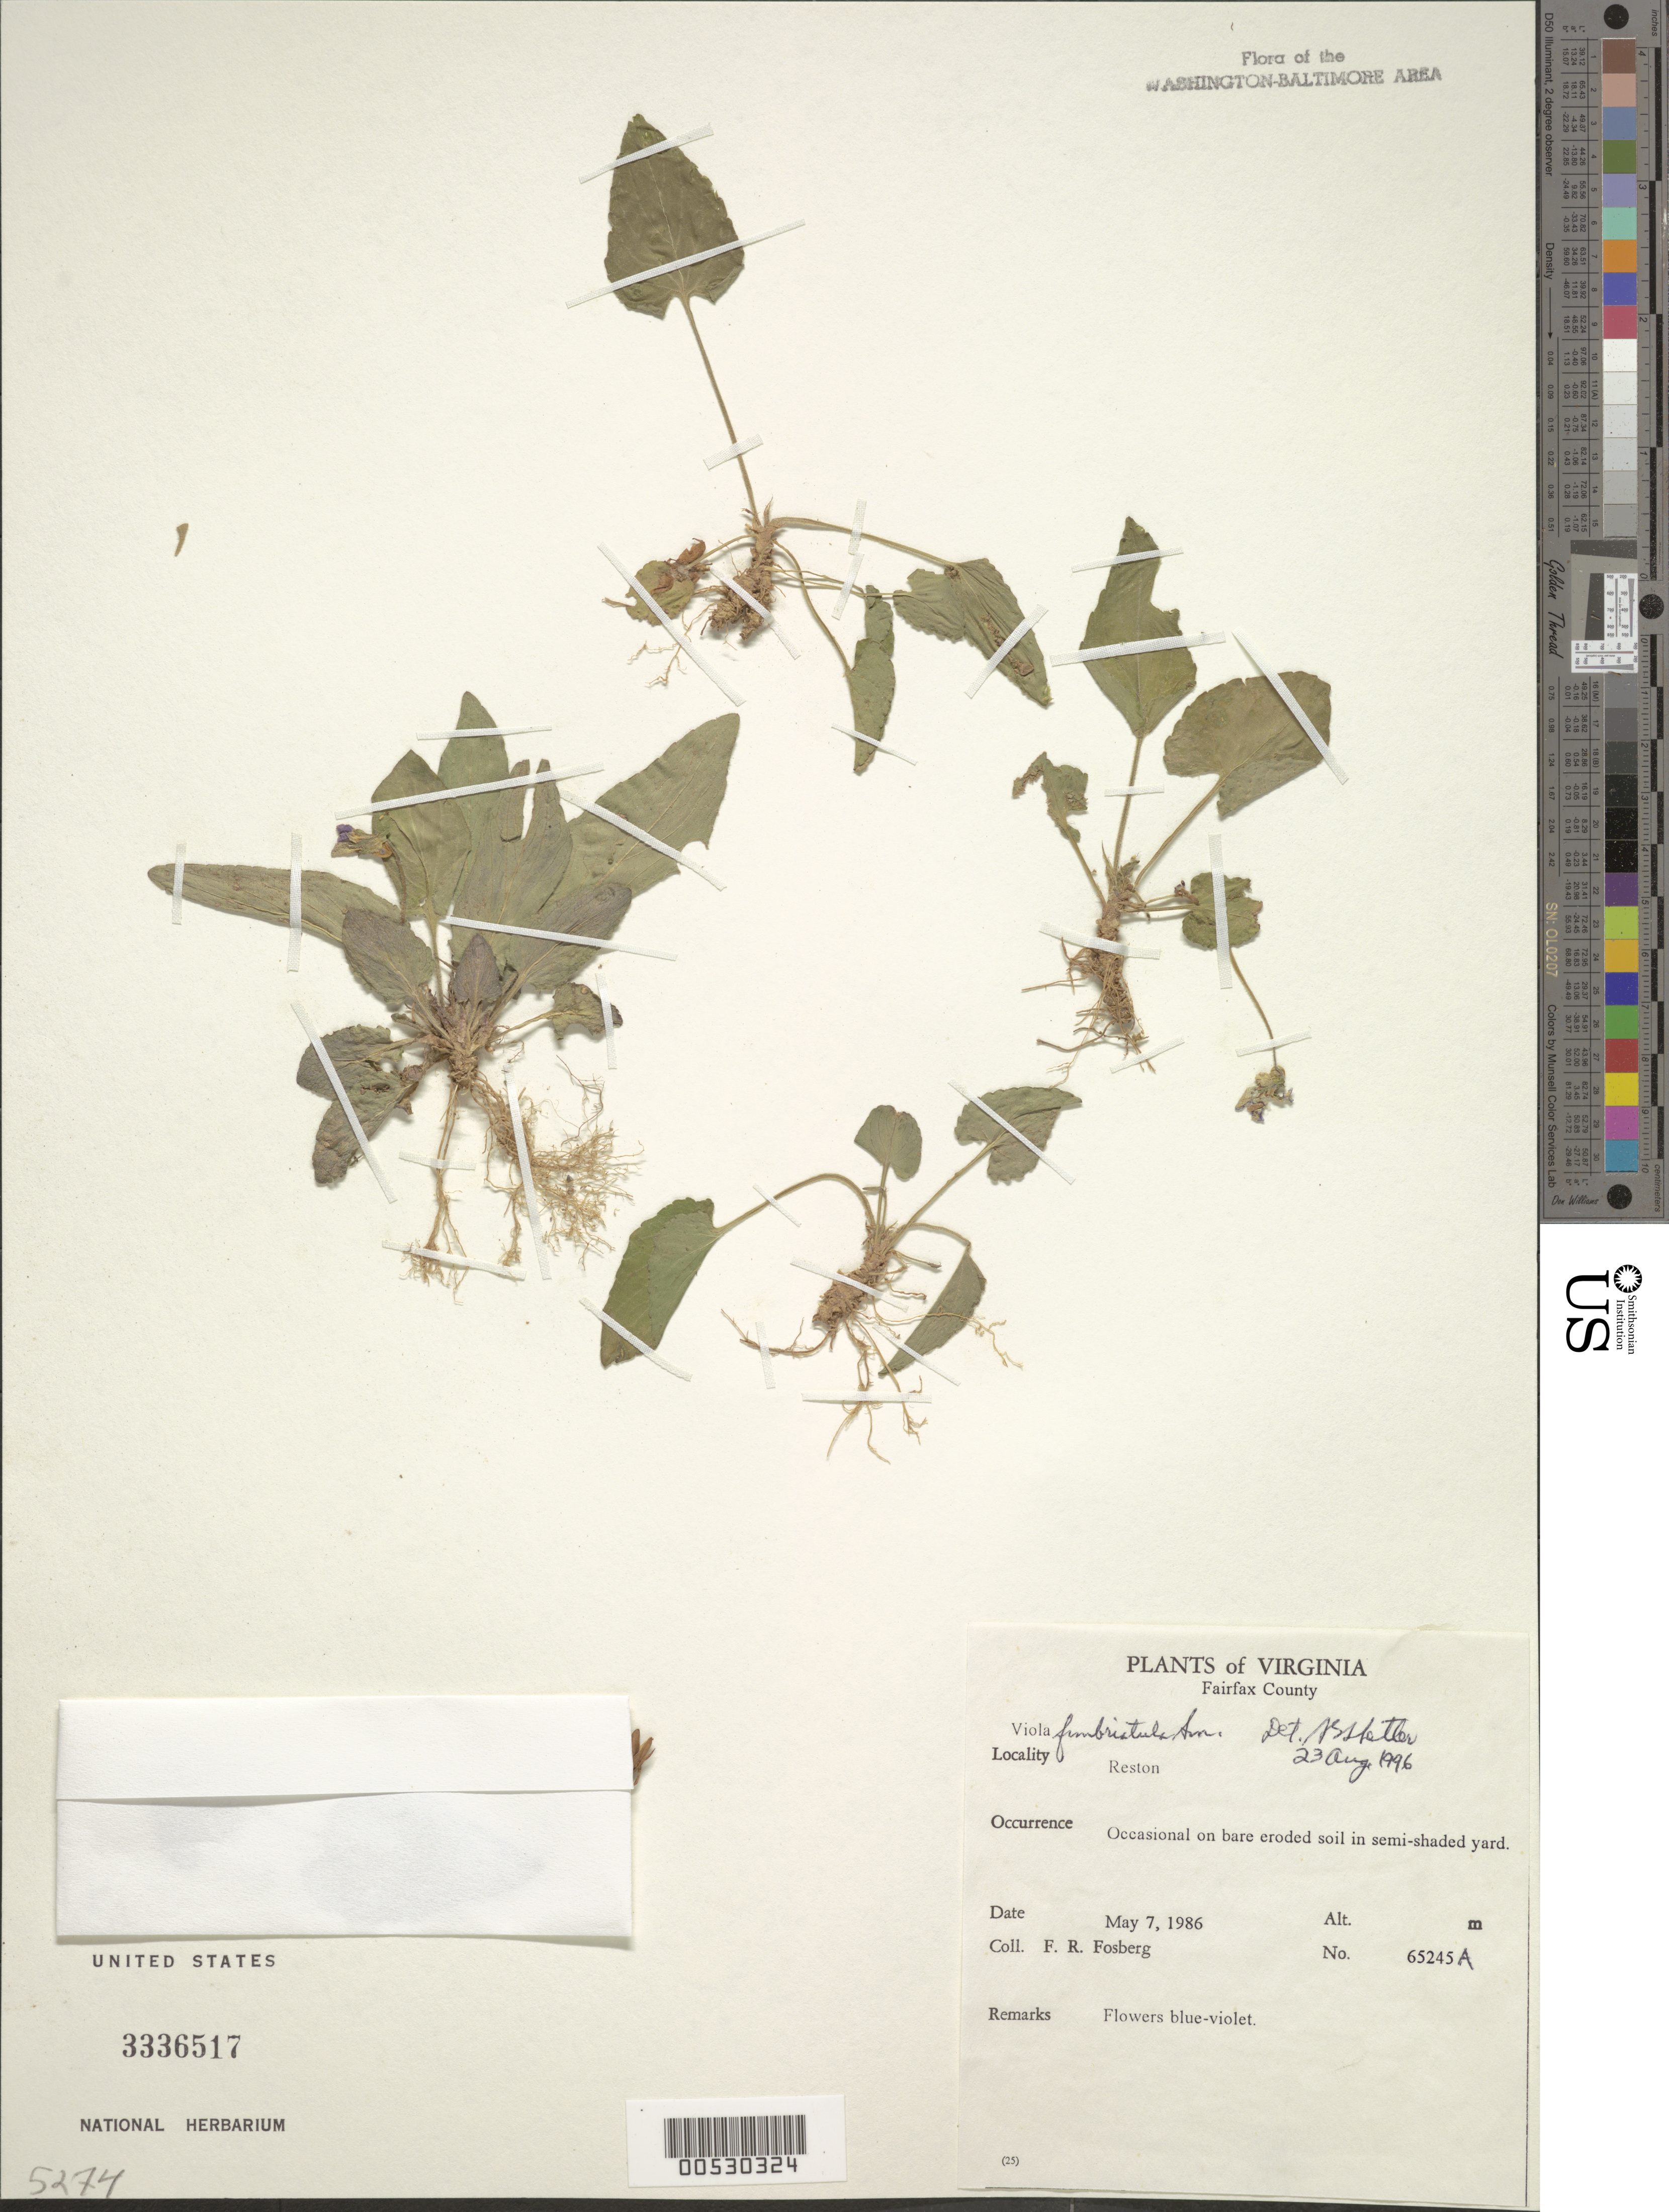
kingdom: Plantae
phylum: Tracheophyta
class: Magnoliopsida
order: Malpighiales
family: Violaceae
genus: Viola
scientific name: Viola sagittata var. ovata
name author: (Nutt.) Torr. & A. Gray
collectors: F. R. Fosberg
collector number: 65245A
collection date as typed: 07 May 1986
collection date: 1986-05-07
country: United States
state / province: Virginia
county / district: Fairfax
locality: Reston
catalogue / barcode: US 3336517